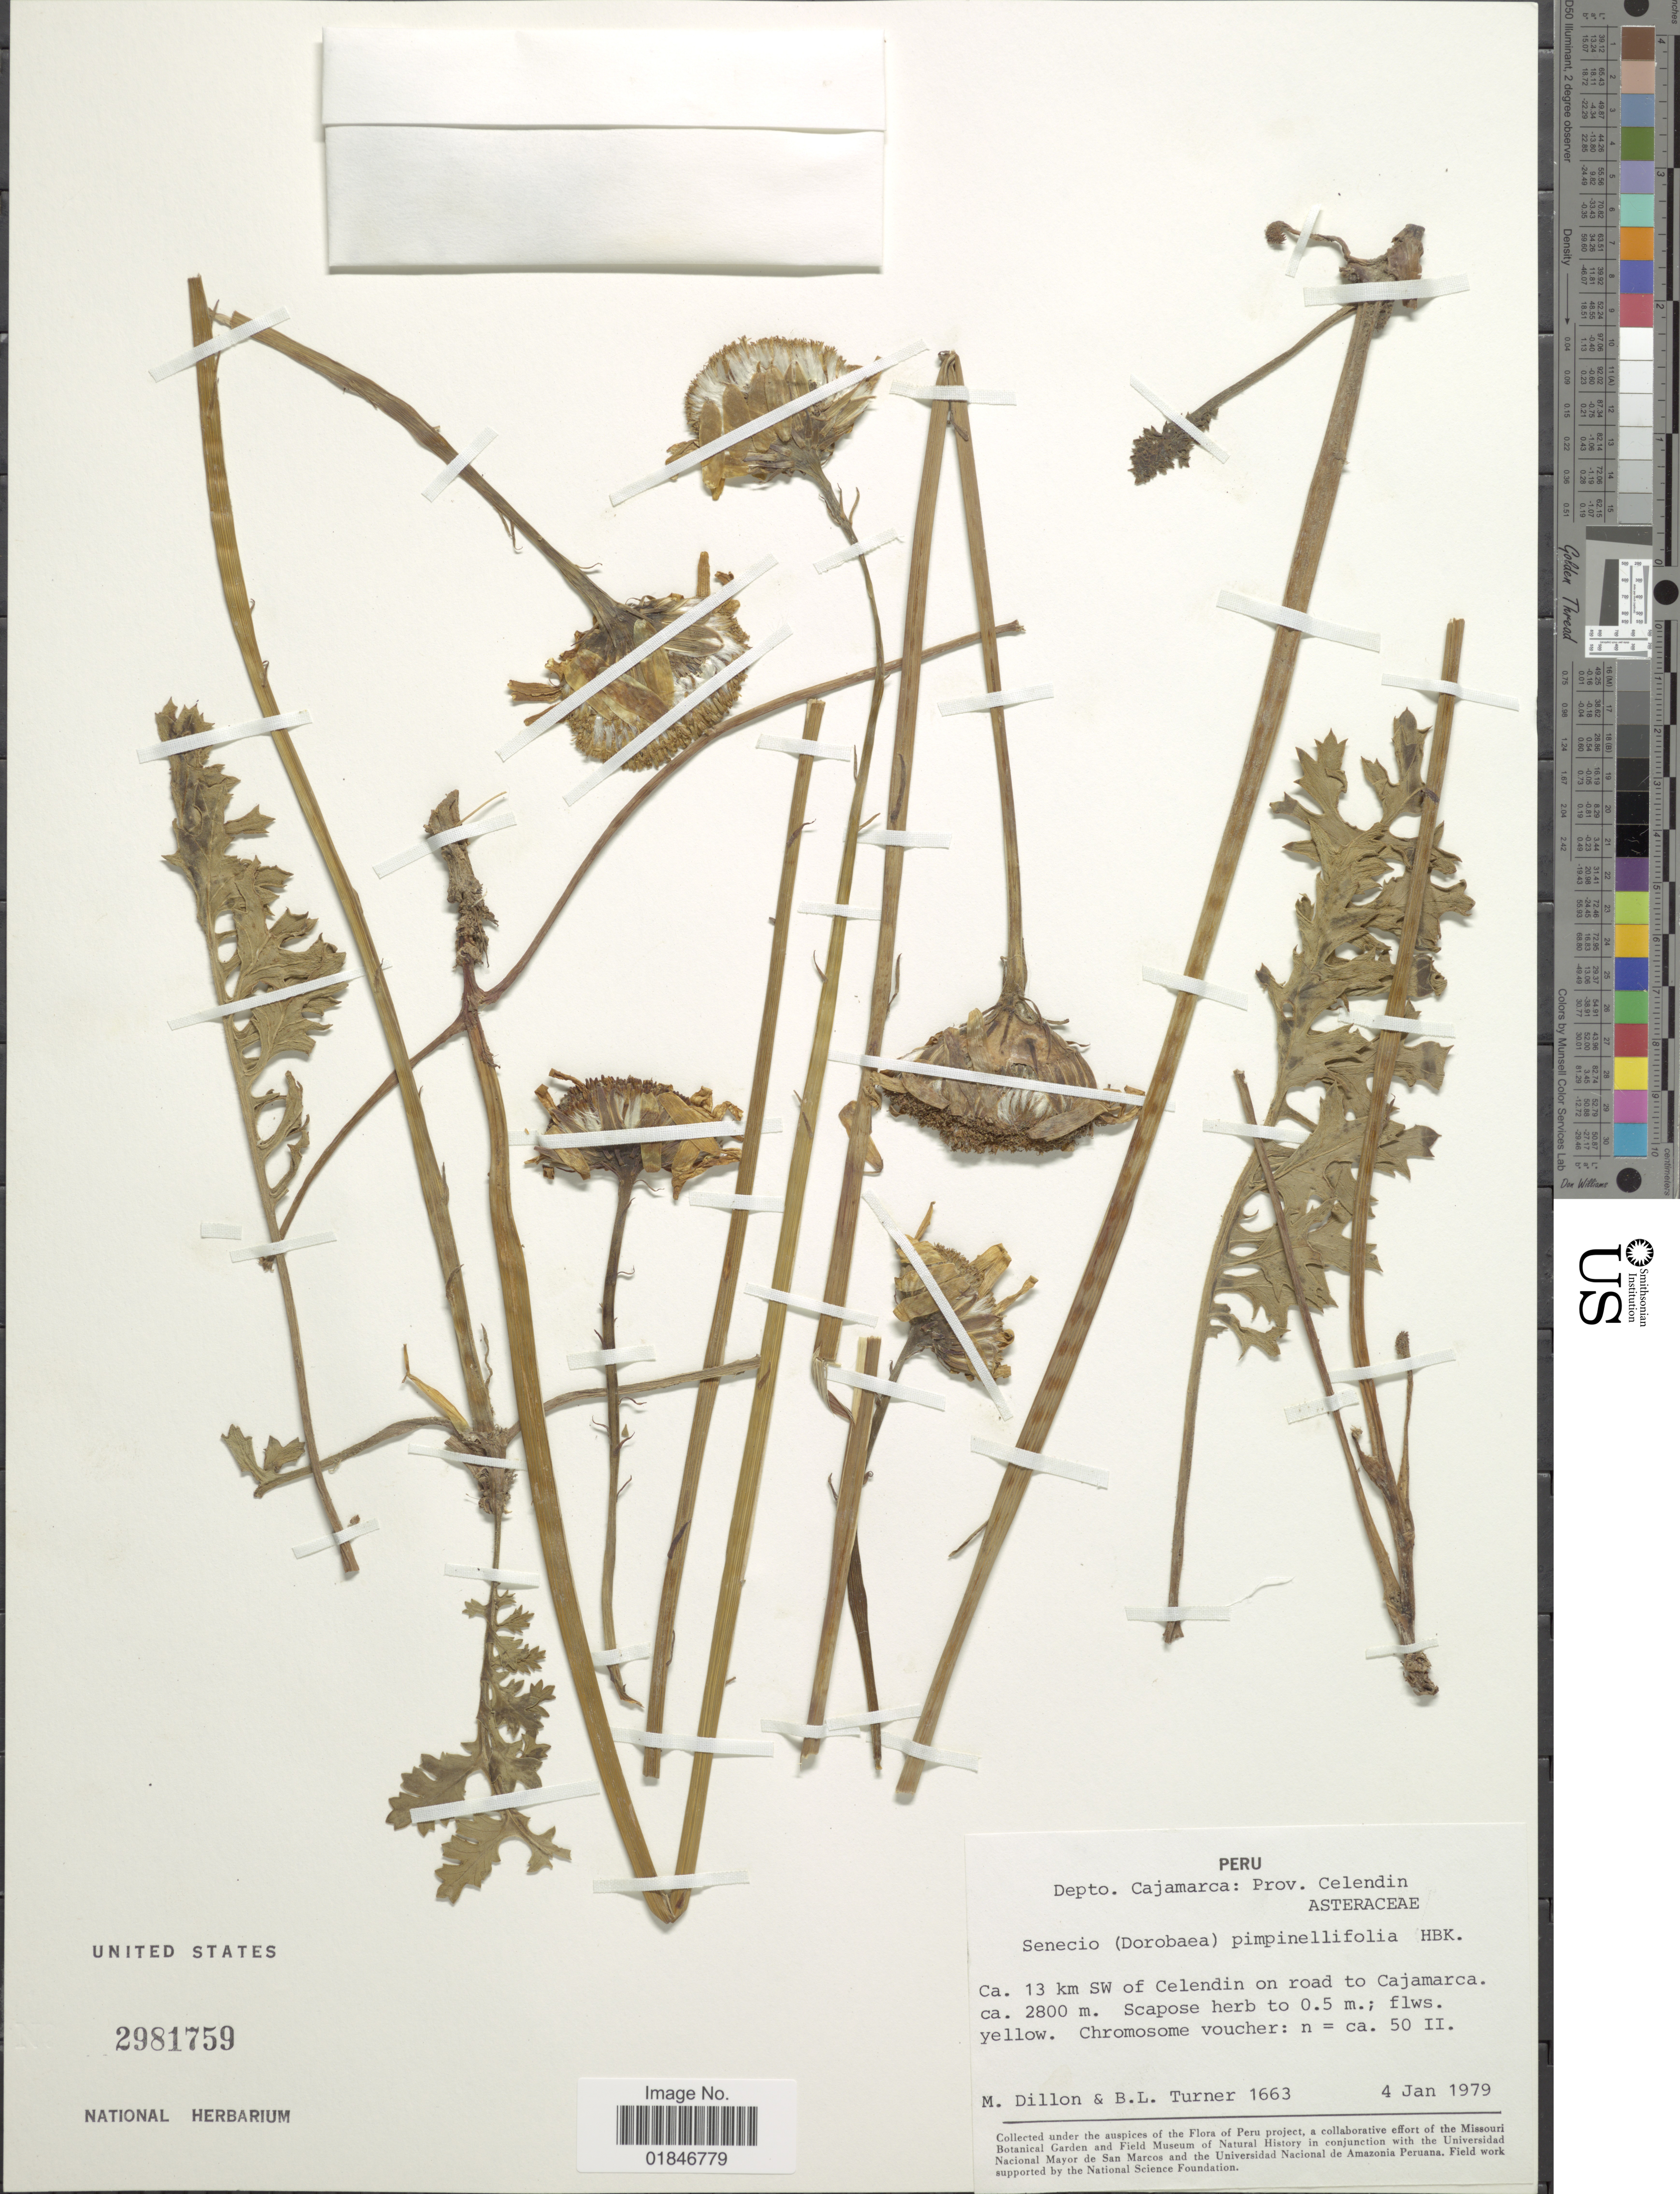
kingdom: Plantae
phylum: Tracheophyta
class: Magnoliopsida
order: Asterales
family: Asteraceae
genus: Dorobaea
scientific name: Dorobaea pimpinellifolia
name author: (Kunth) B. Nord.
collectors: M. O. Dillon & B. L. Turner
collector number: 1663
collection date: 1979-01-04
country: Peru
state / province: Cajamarca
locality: Depto. Cajamarca: Prov. Celendin. Ca. 13 km SW of Celendin on road to Cajamarca.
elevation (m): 2800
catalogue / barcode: US 2981759